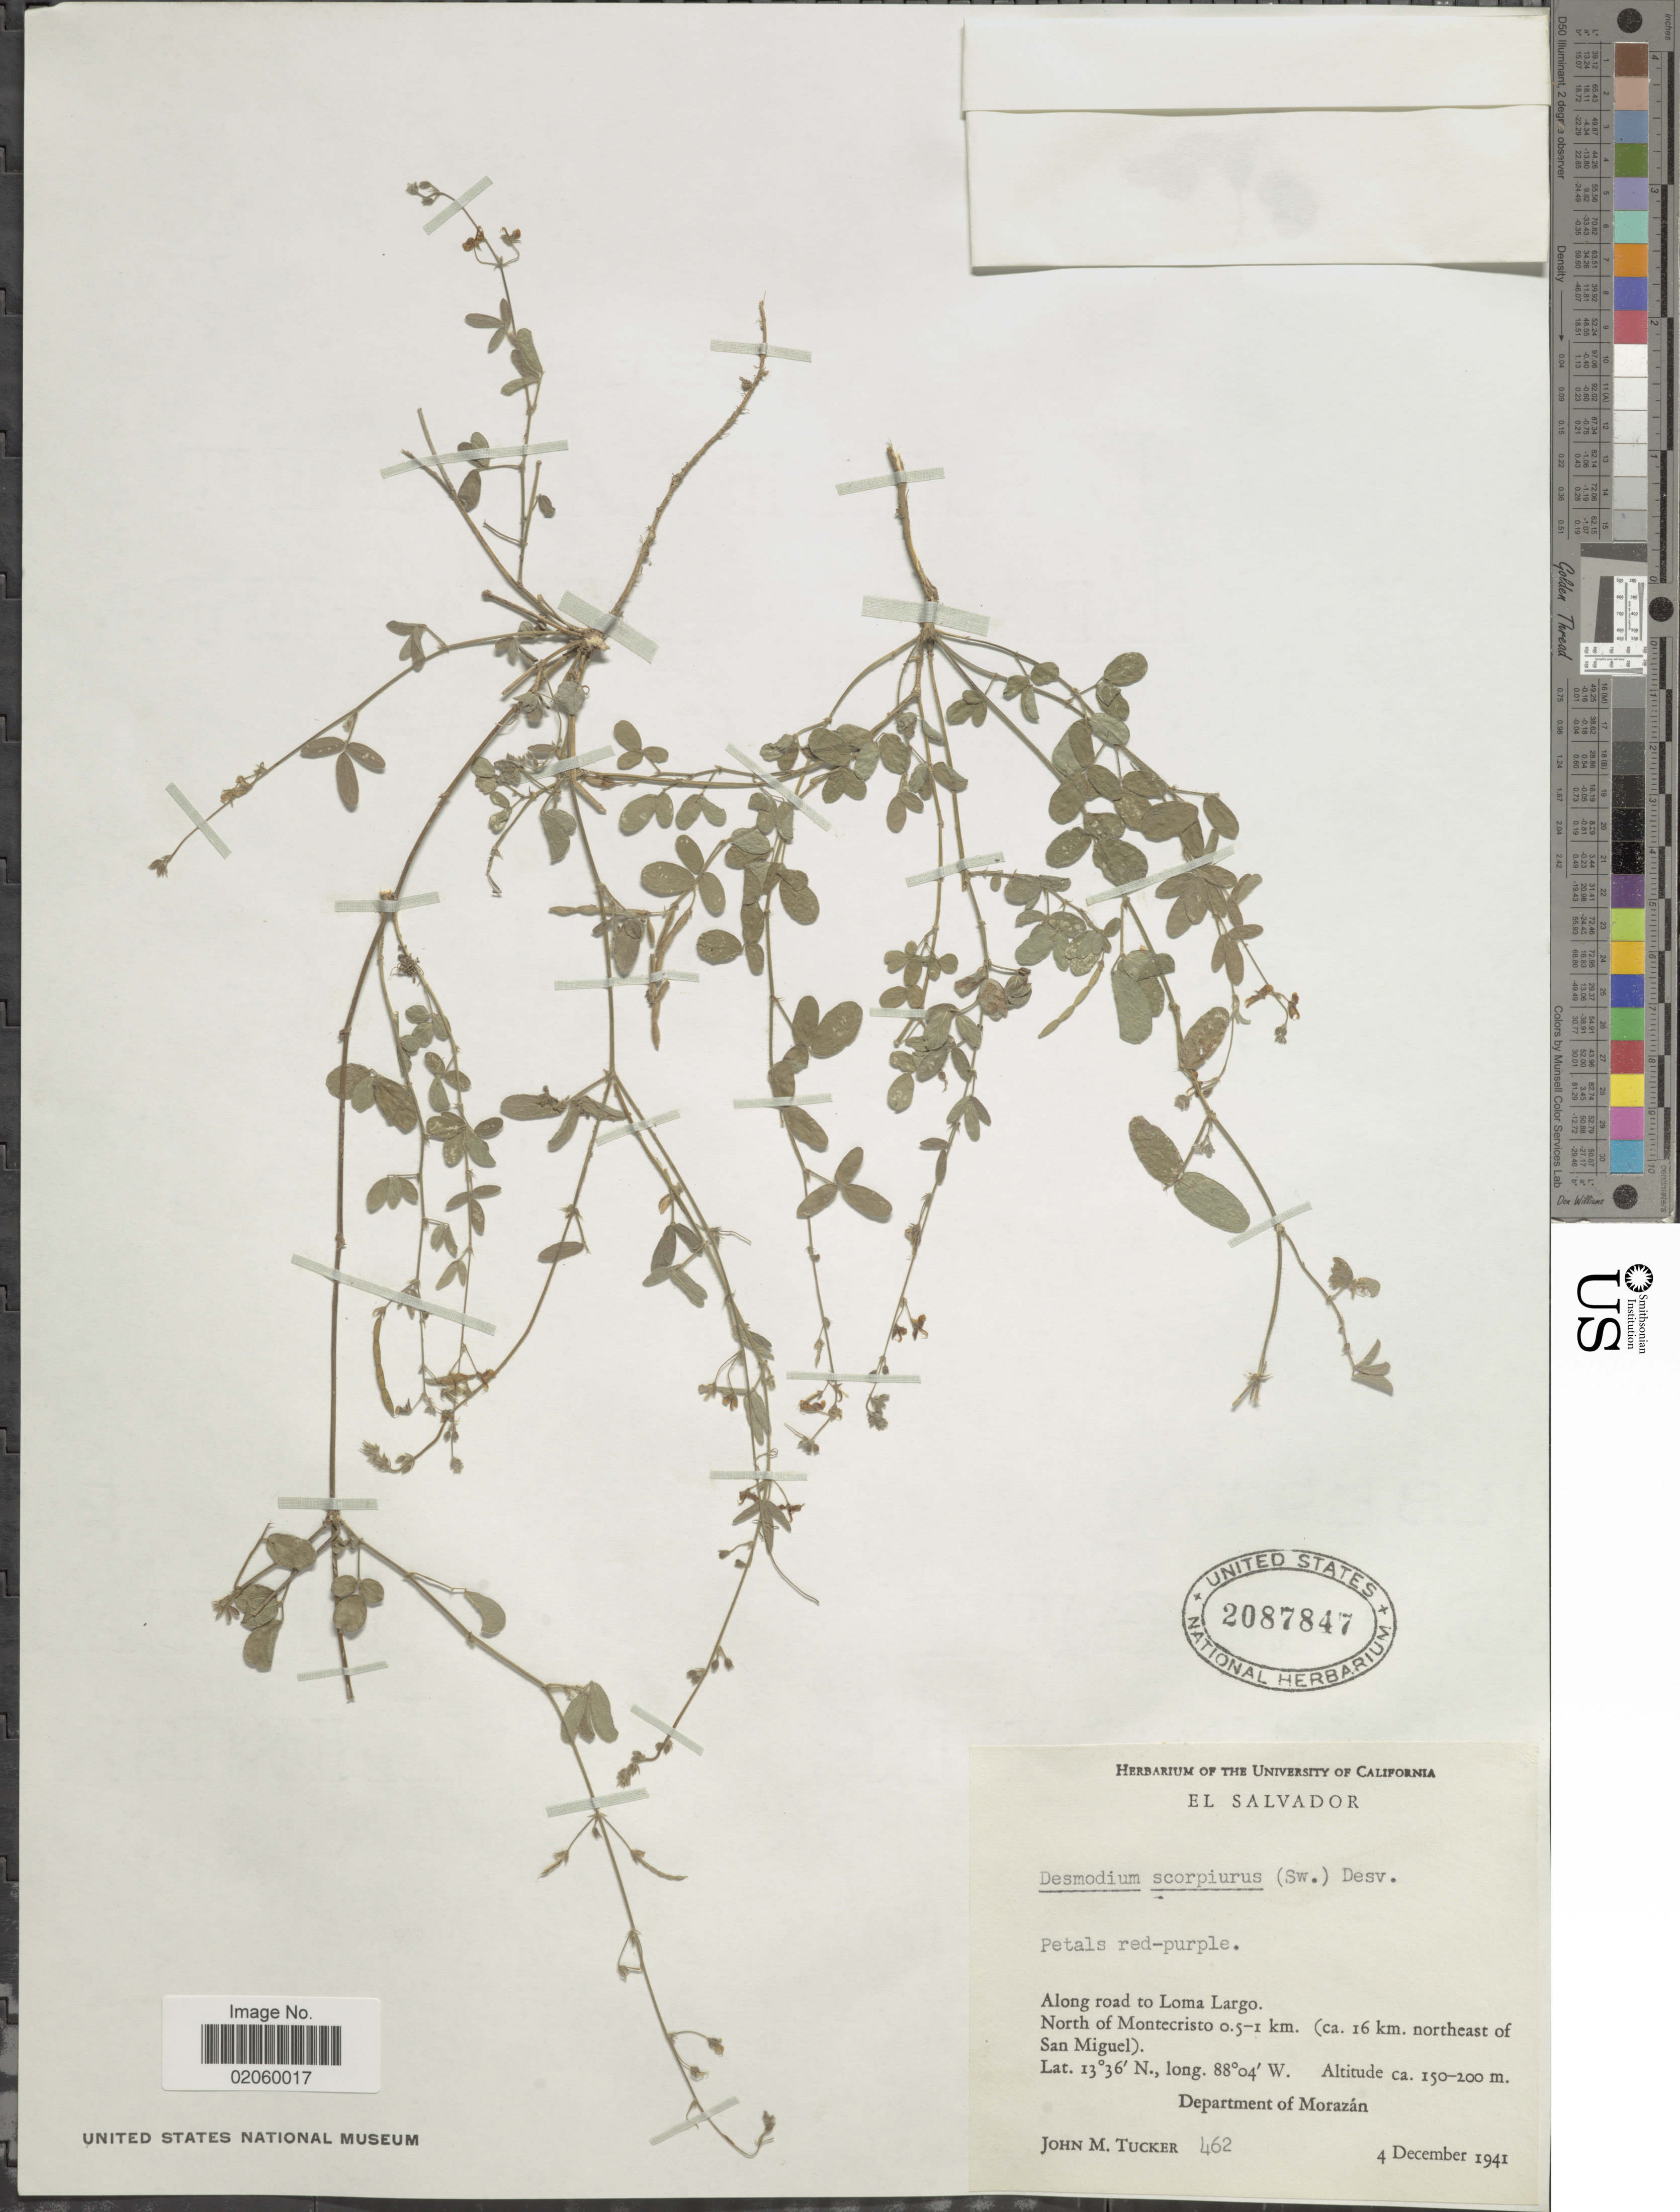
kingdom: Plantae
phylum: Tracheophyta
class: Magnoliopsida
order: Fabales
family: Fabaceae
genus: Desmodium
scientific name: Desmodium scorpiurus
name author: (Sw.) Desv. ex DC.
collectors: J. M. Tucker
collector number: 462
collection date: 1941-12-04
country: El Salvador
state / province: Morazan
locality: Along road to Loma Largo, North of Montecristo 0.5-1 km. ( ca. 16 km northeast of San Miguel)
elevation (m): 150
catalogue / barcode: US 2087847